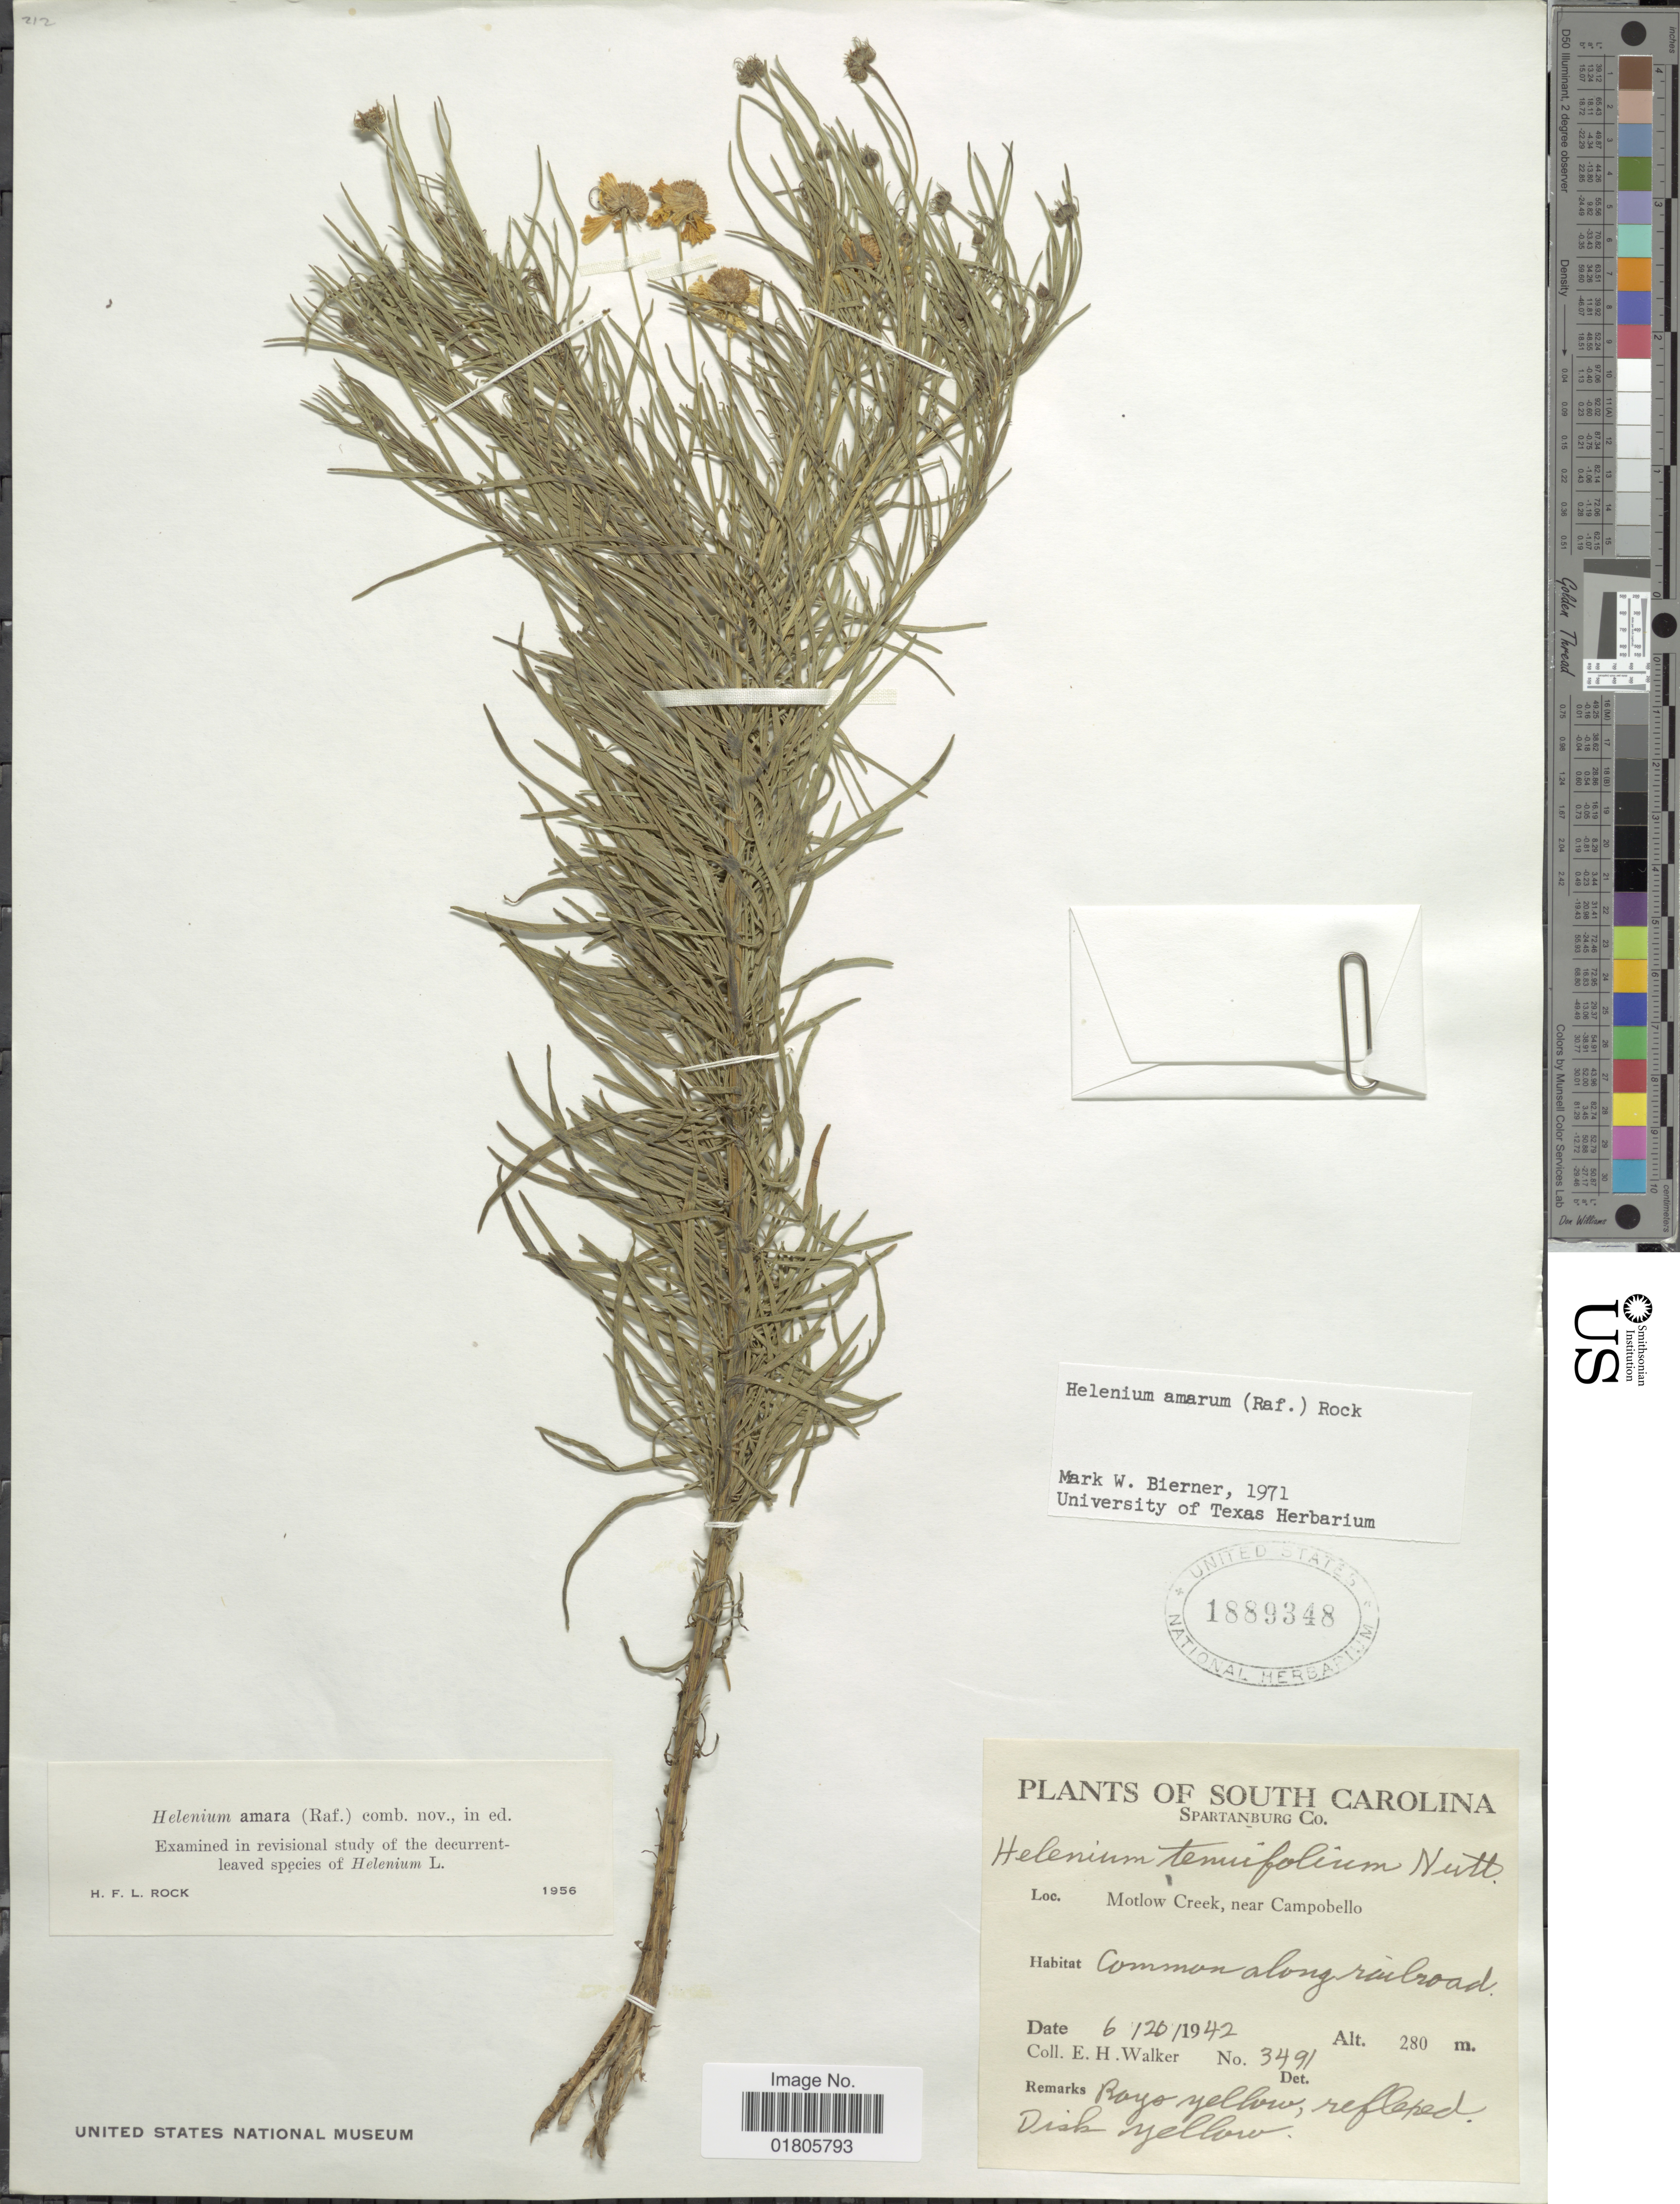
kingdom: Plantae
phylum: Tracheophyta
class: Magnoliopsida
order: Asterales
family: Asteraceae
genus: Helenium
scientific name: Helenium amarum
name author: (Raf.) H. Rock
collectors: E. H. Walker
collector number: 3491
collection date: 1942-06-20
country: United States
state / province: South Carolina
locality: Spartanburg Co. Motlow Creek, near Campobello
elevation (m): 280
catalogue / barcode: US 1889348